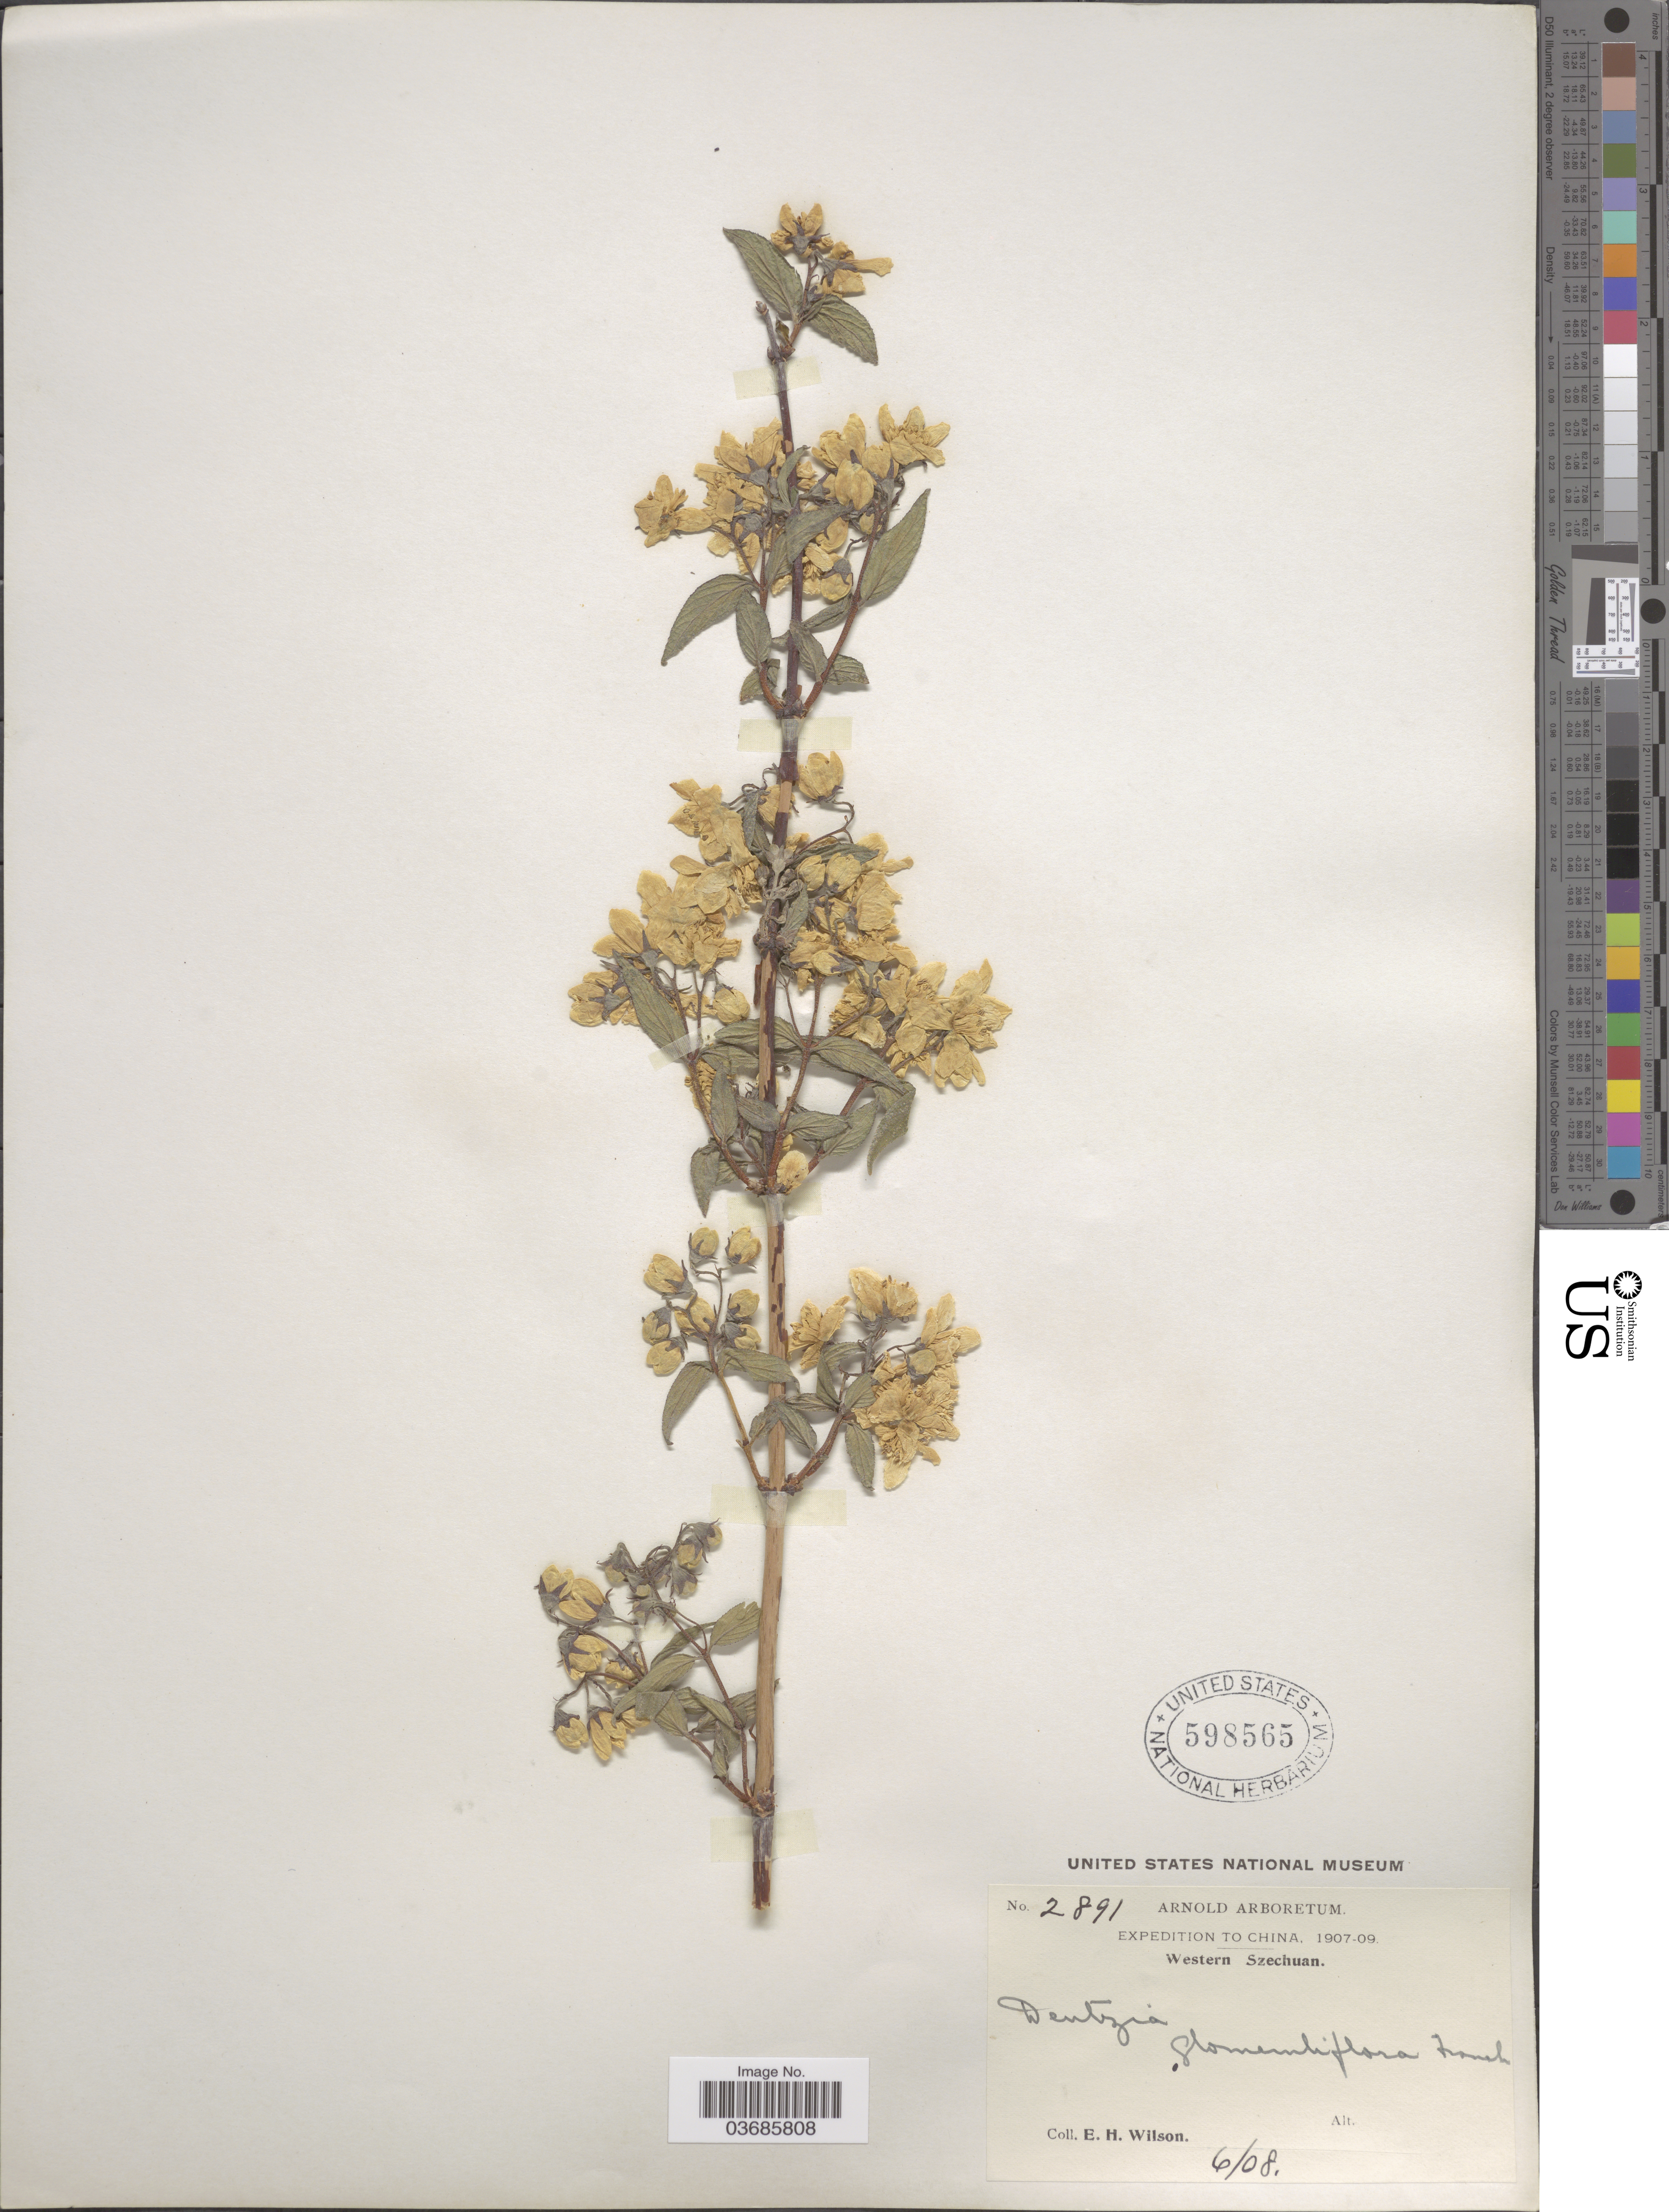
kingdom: Plantae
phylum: Tracheophyta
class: Magnoliopsida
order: Cornales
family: Hydrangeaceae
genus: Deutzia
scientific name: Deutzia glomeruliflora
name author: Franch.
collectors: E. Wilson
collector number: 2891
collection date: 1908-06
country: China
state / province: Sichuan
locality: Expedition to China, 1907-09. Western Szechuan.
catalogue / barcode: US 598565